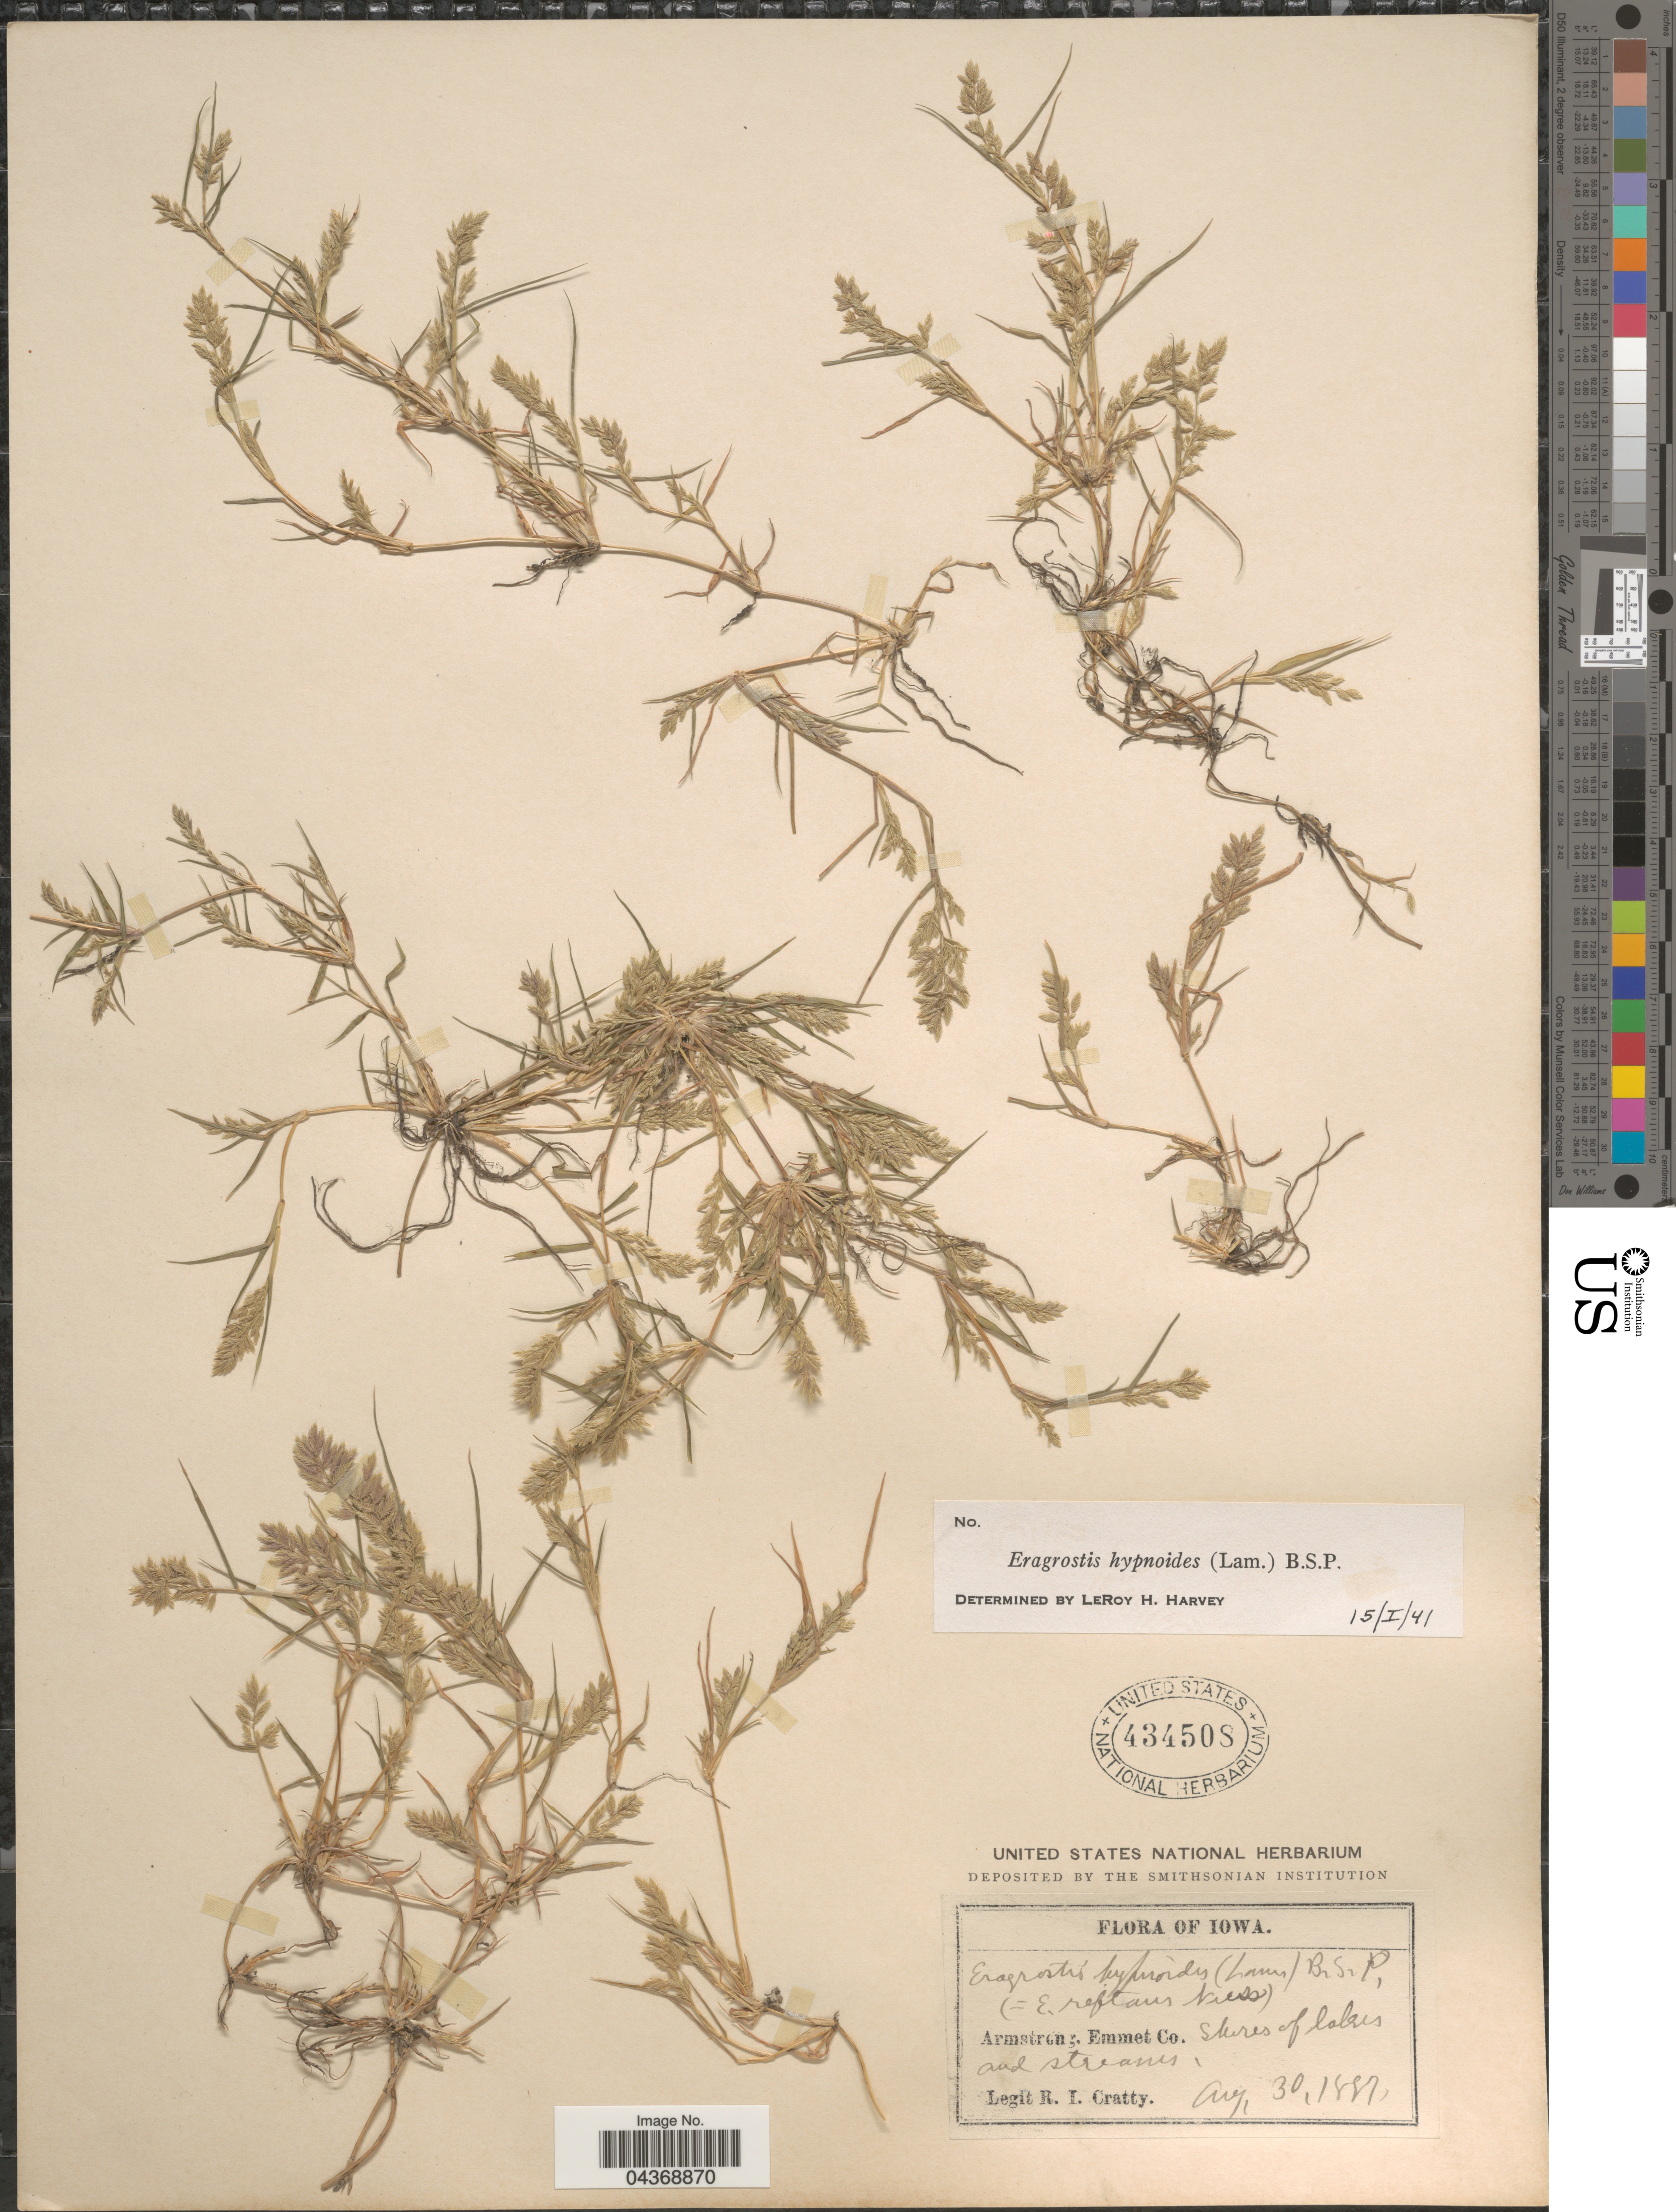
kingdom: Plantae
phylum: Tracheophyta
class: Liliopsida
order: Poales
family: Poaceae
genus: Eragrostis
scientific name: Eragrostis hypnoides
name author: (Lam.) Britton, Stearns & Poggenb.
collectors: R. Cratty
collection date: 1887-08-30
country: United States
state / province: Iowa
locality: Armtrong, Emmet Co. Shores of lakes and streams.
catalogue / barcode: US 434508